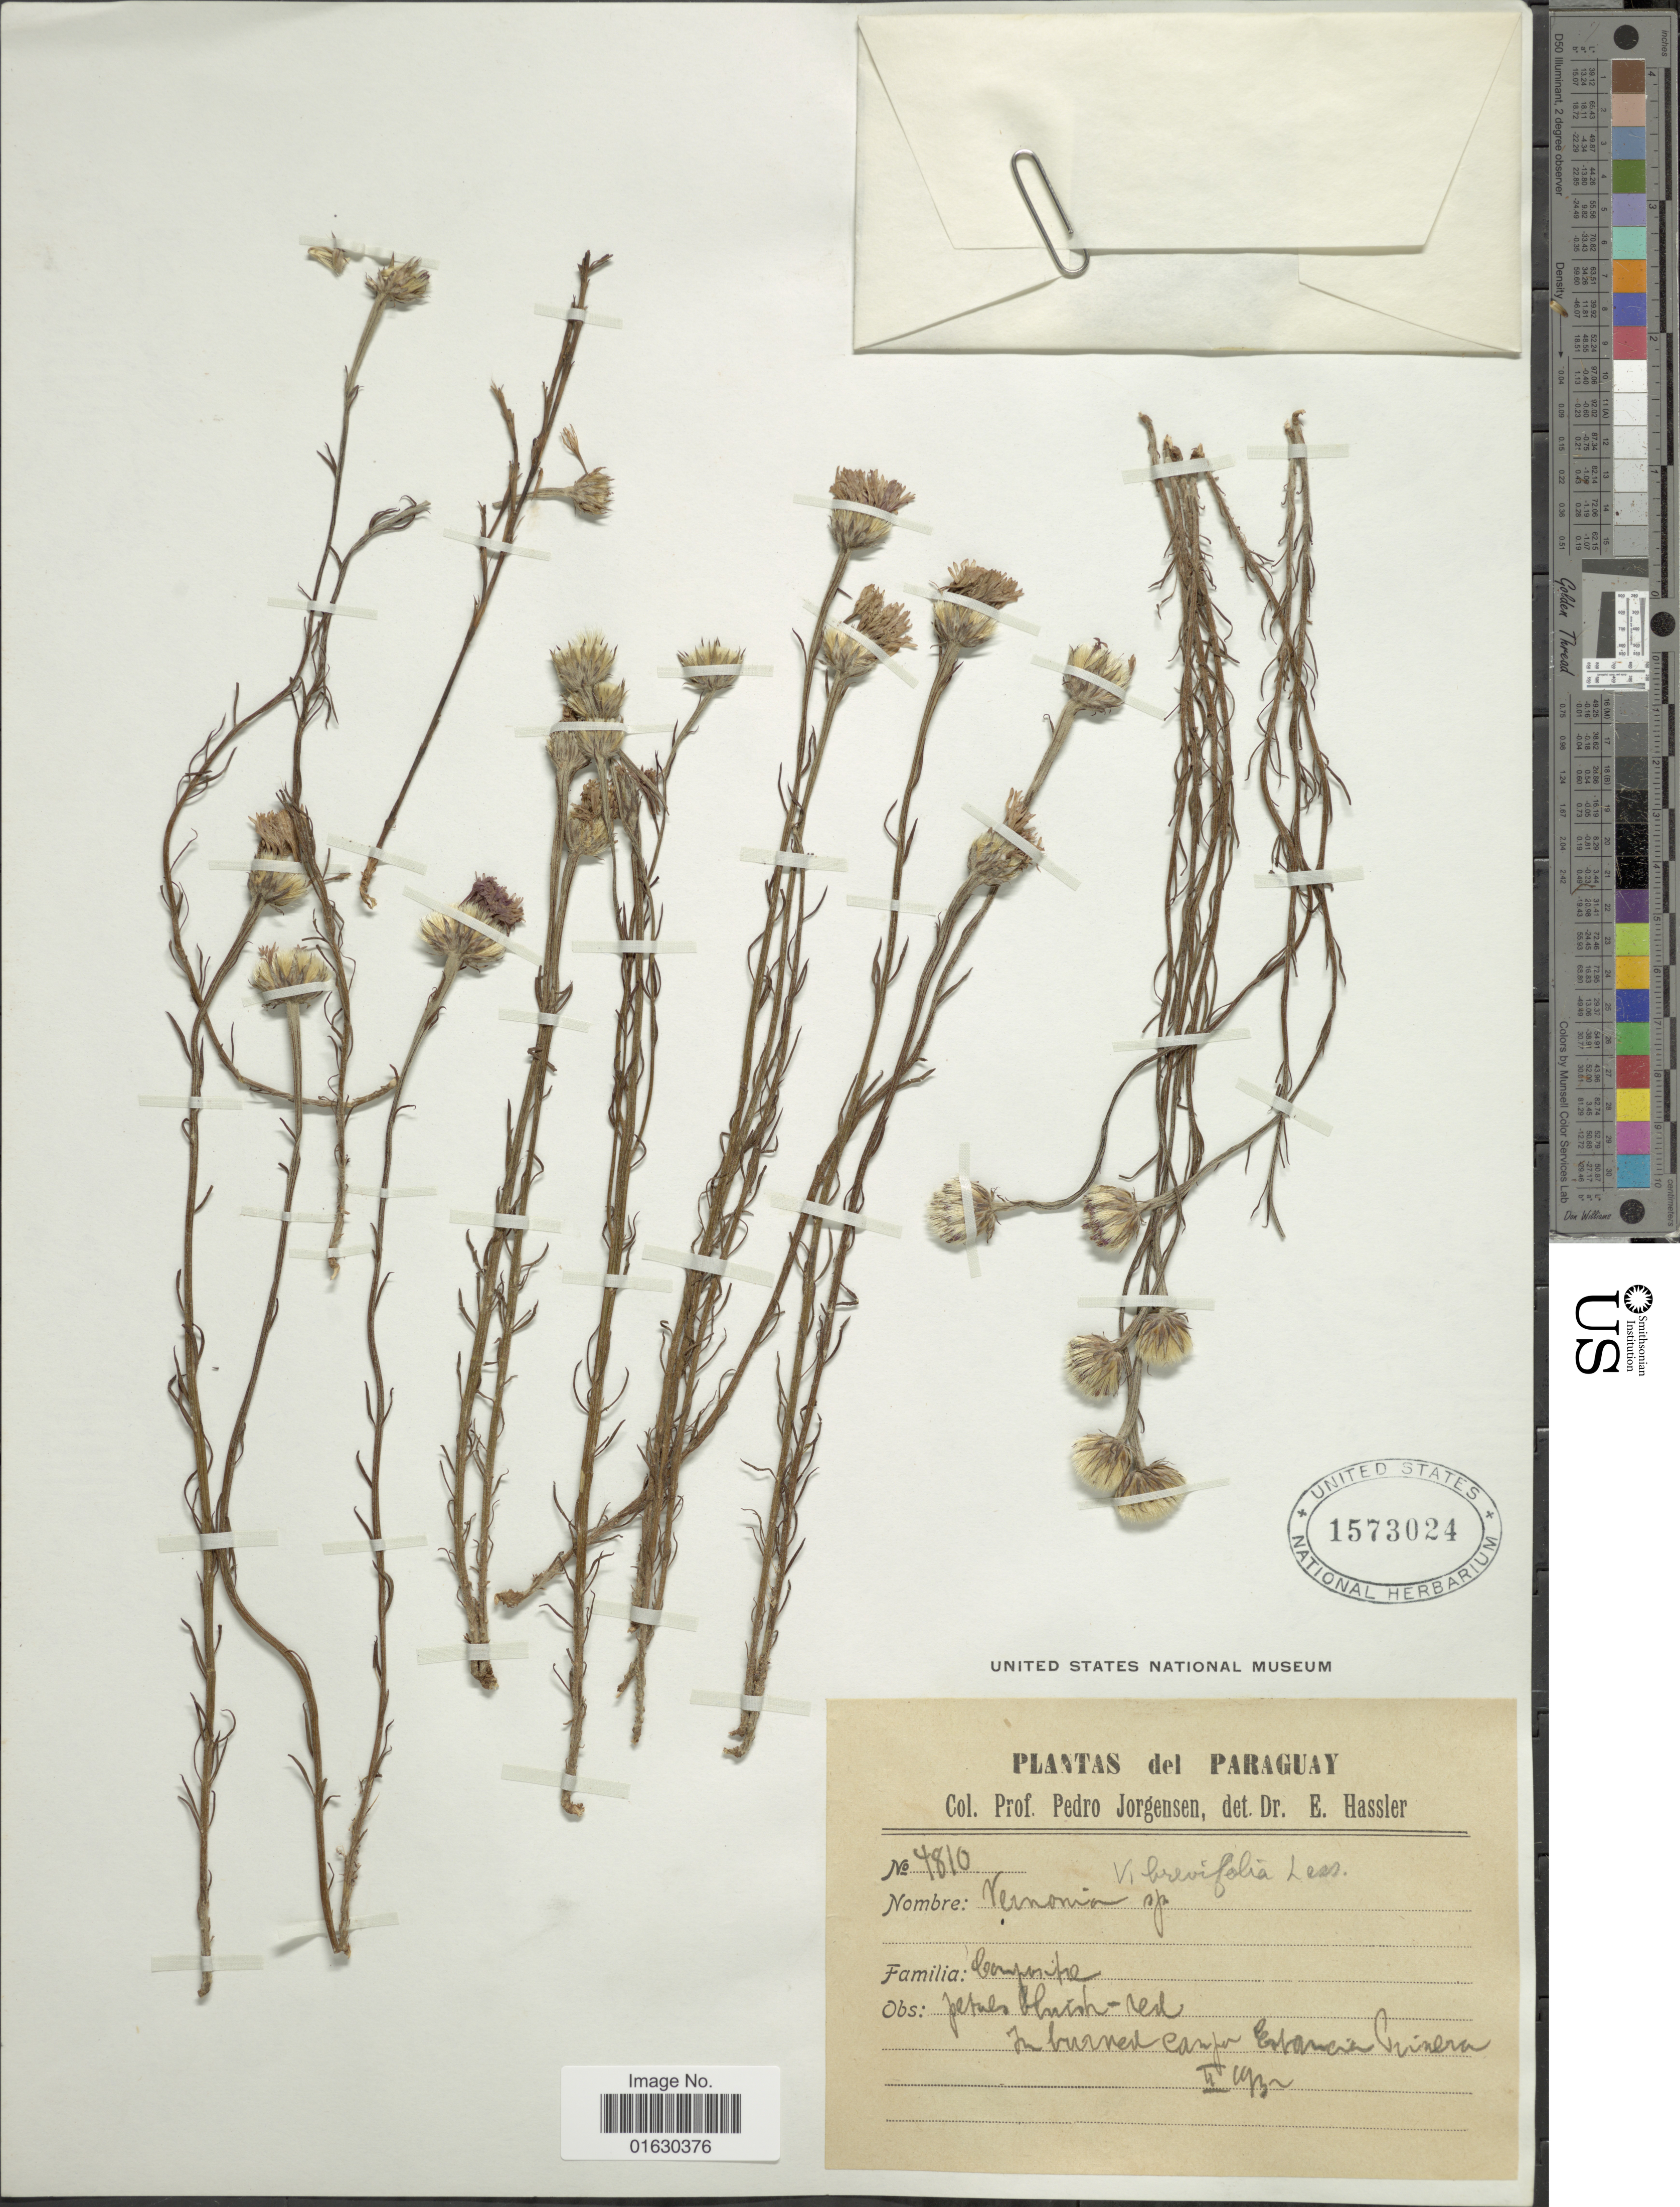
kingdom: Plantae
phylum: Tracheophyta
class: Magnoliopsida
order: Asterales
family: Asteraceae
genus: Lessingianthus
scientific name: Lessingianthus brevifolius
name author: (Less.) H. Rob.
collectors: P. Jörgensen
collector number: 4810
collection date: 1932-02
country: Paraguay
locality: Campo Estancia Primavera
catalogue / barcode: US 1573024